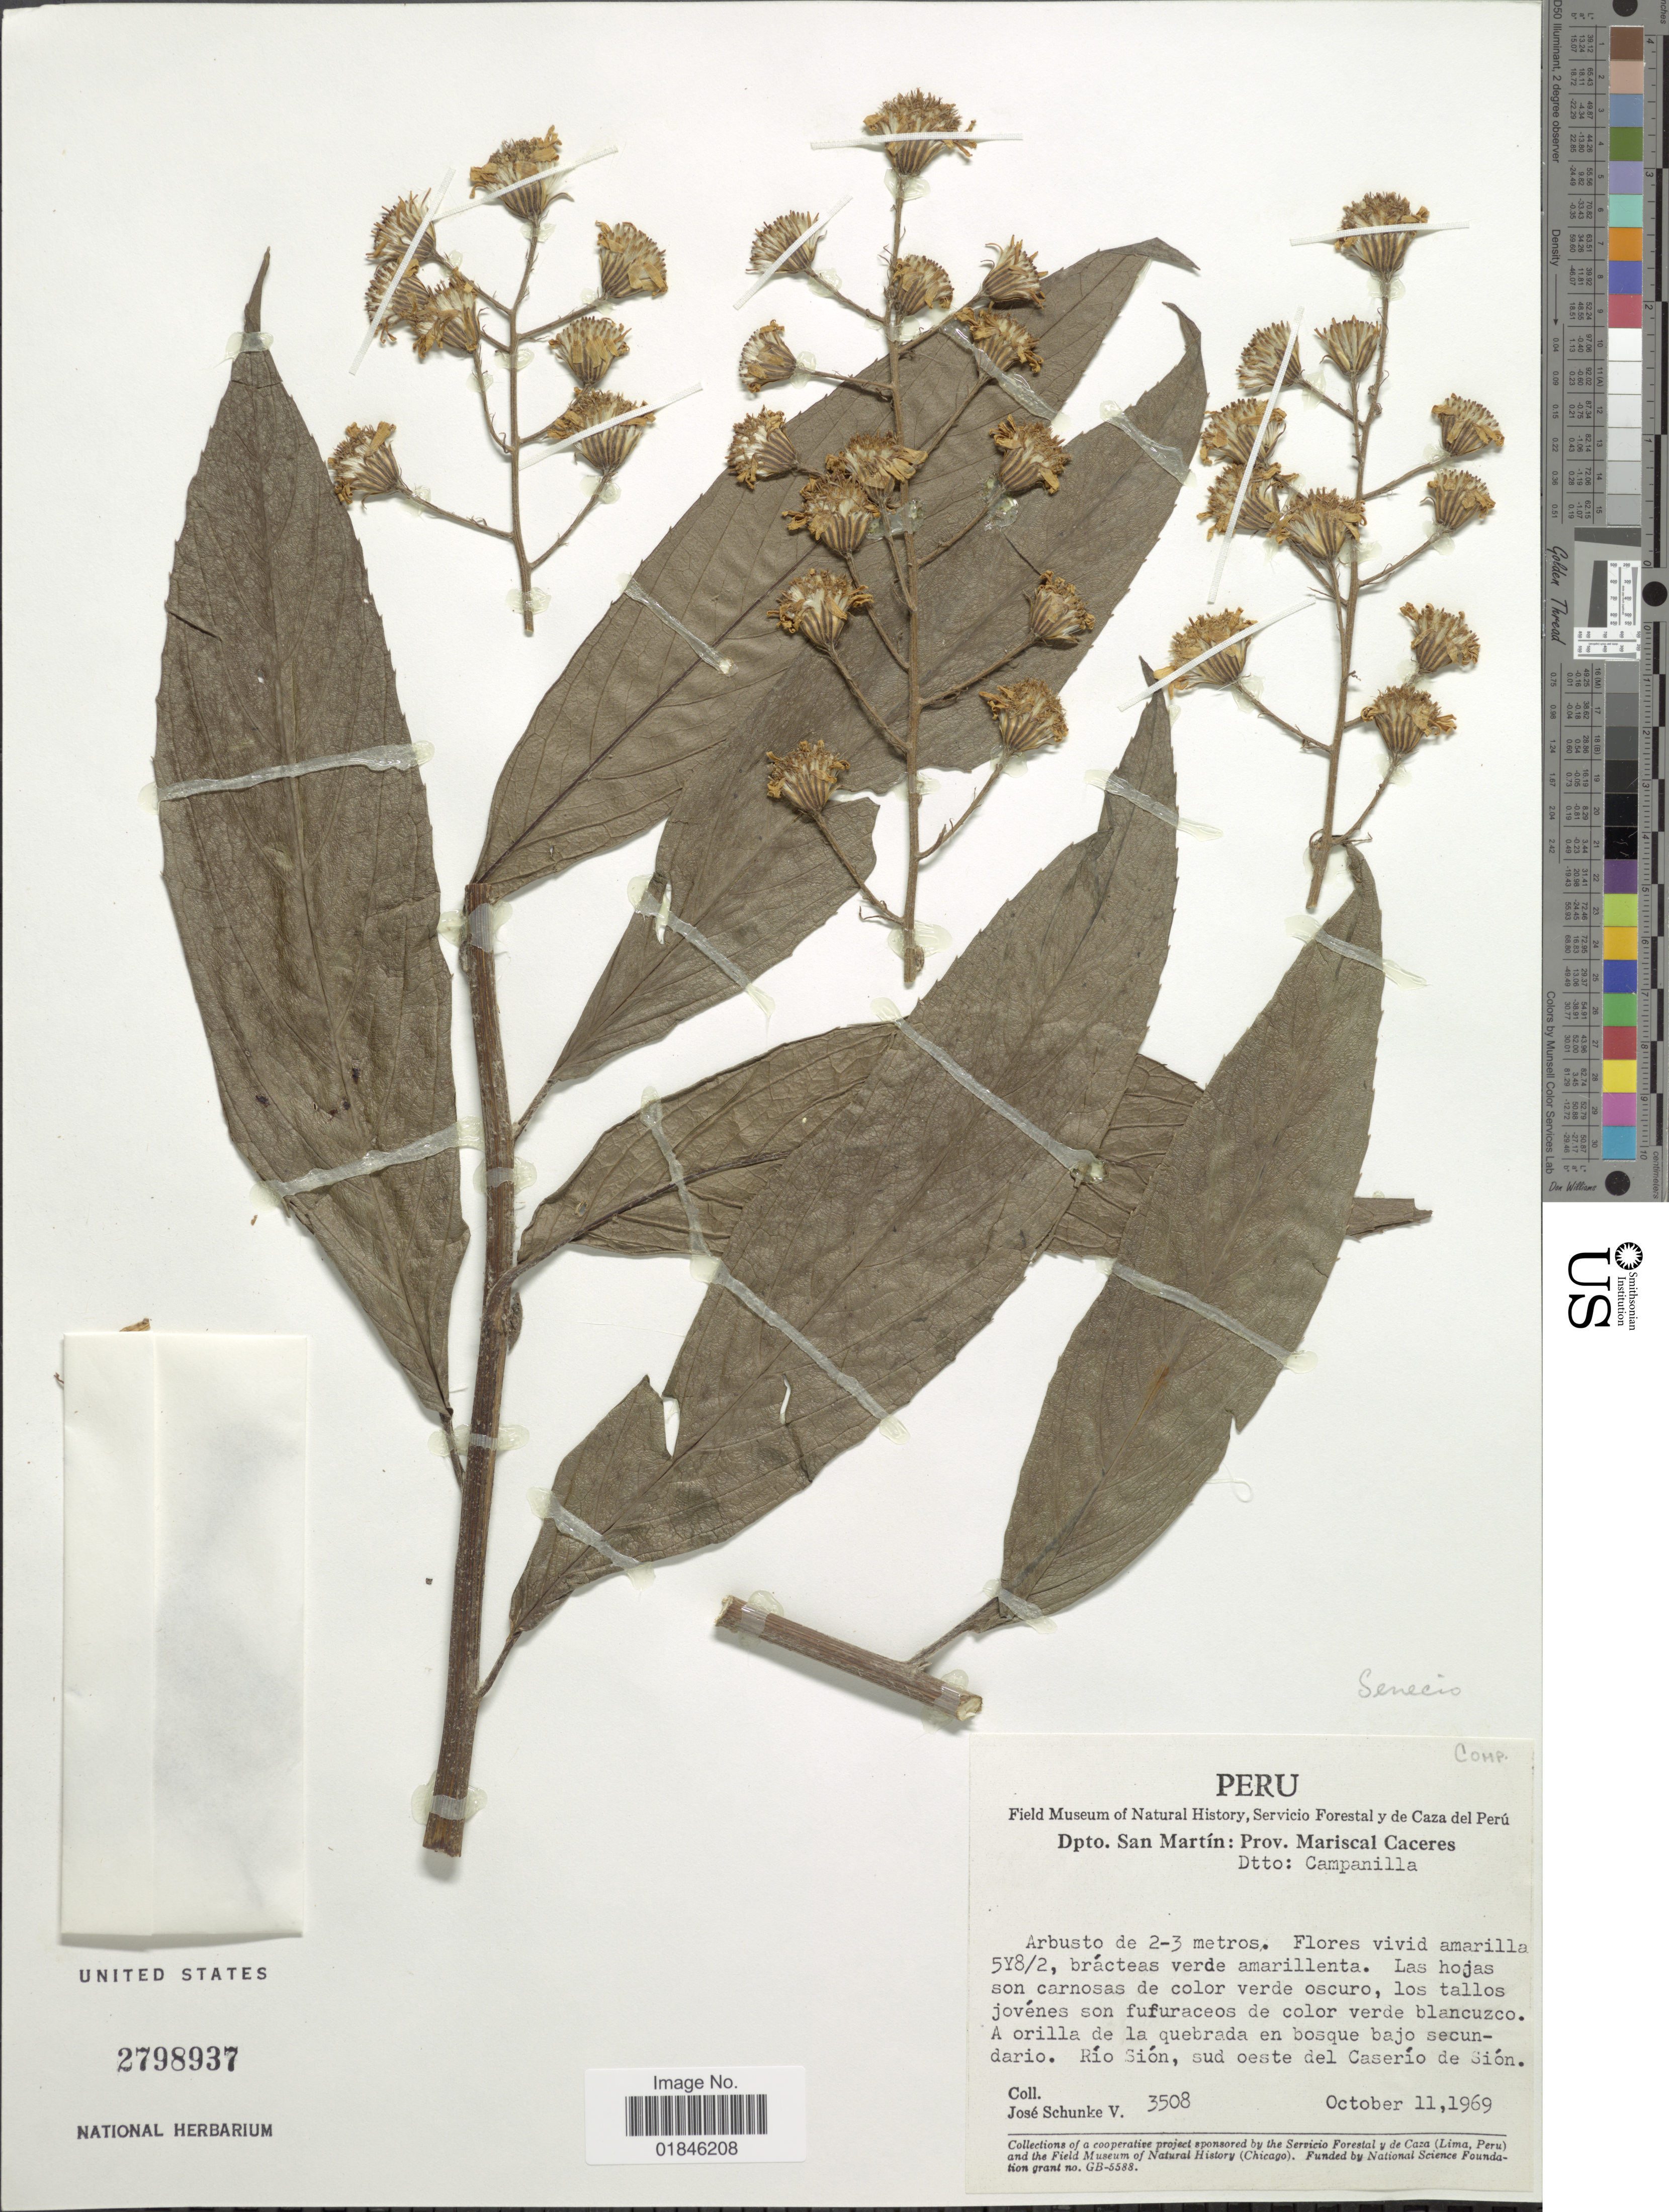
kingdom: Plantae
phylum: Tracheophyta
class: Magnoliopsida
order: Asterales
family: Asteraceae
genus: Pentacalia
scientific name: Pentacalia reflexa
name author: (Kunth) Cuatrec.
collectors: J. Schunke Vigo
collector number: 3508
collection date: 1969-10-11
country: Peru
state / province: San Martín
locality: Dpto. San Martín: Prov. Mariscal Caceres. Dtto: Campanilla. Río Sión, sud oeste del Caserío de Sión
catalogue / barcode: US 2798937